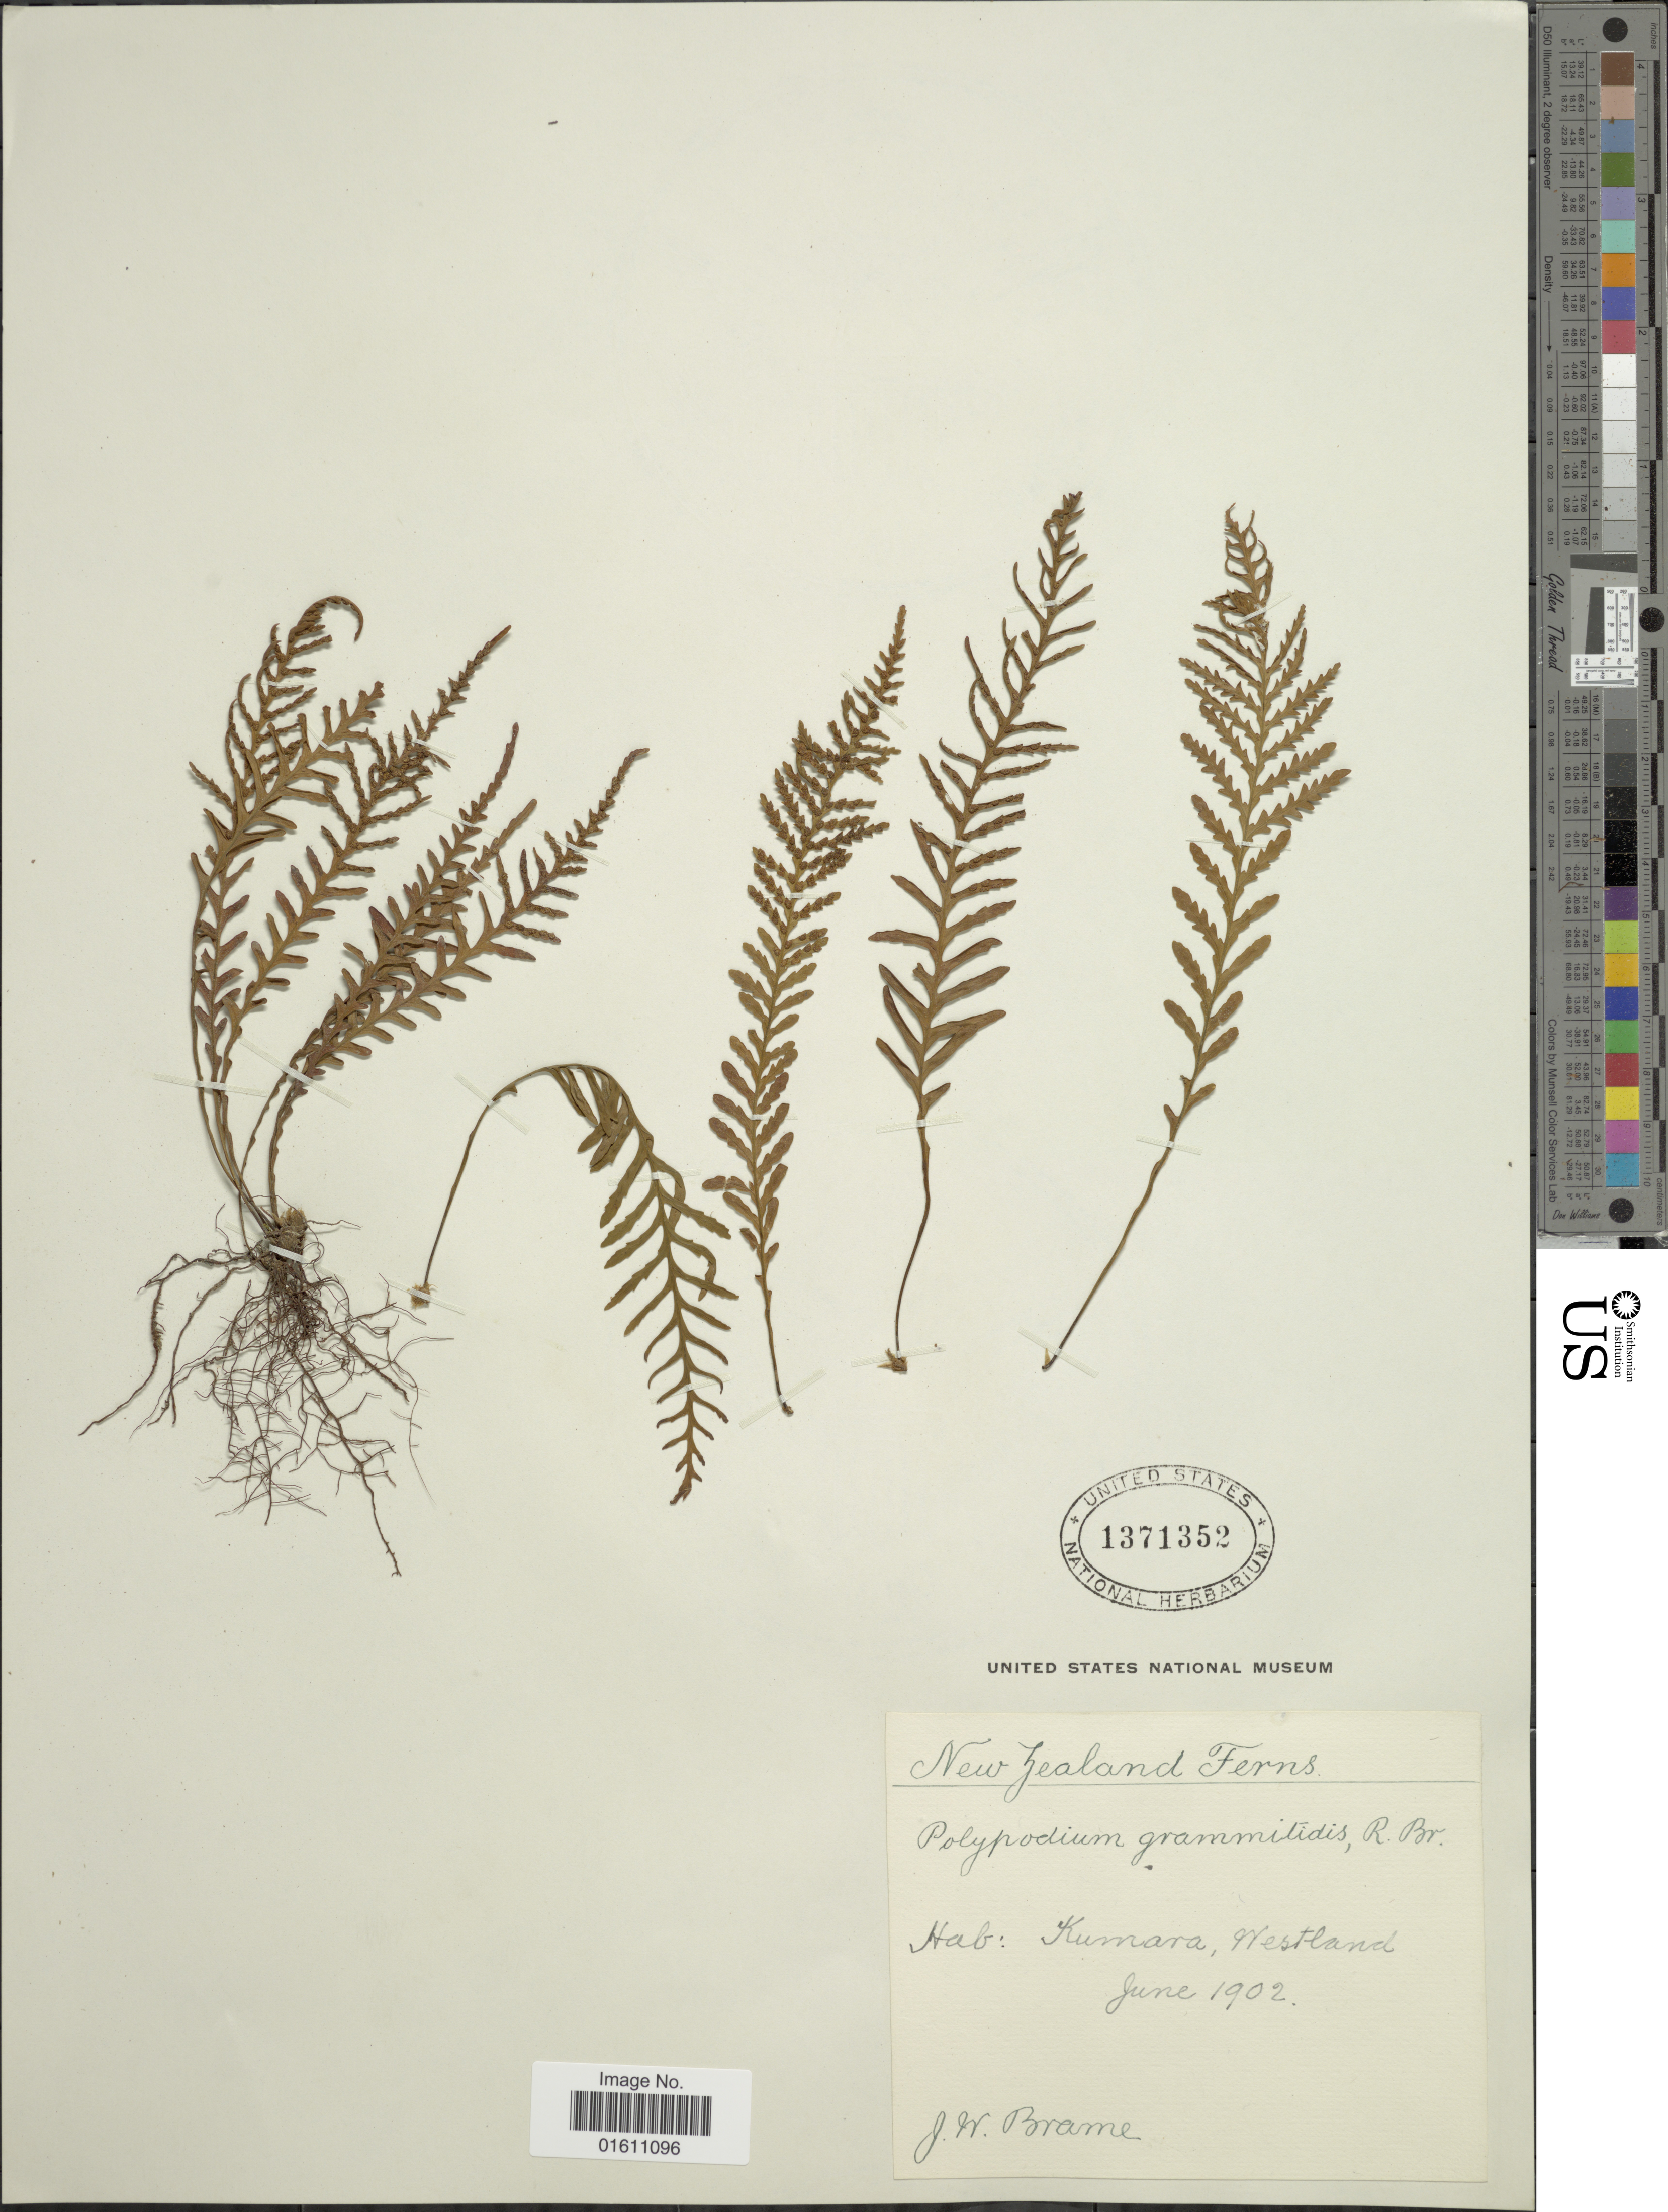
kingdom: Plantae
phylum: Tracheophyta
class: Polypodiopsida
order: Polypodiales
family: Polypodiaceae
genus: Notogrammitis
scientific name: Notogrammitis heterophylla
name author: (Labill.) Parris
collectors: J. Brame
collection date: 1902-06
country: New Zealand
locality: New Zealand, Kumara, Westland.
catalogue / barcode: US 1371352